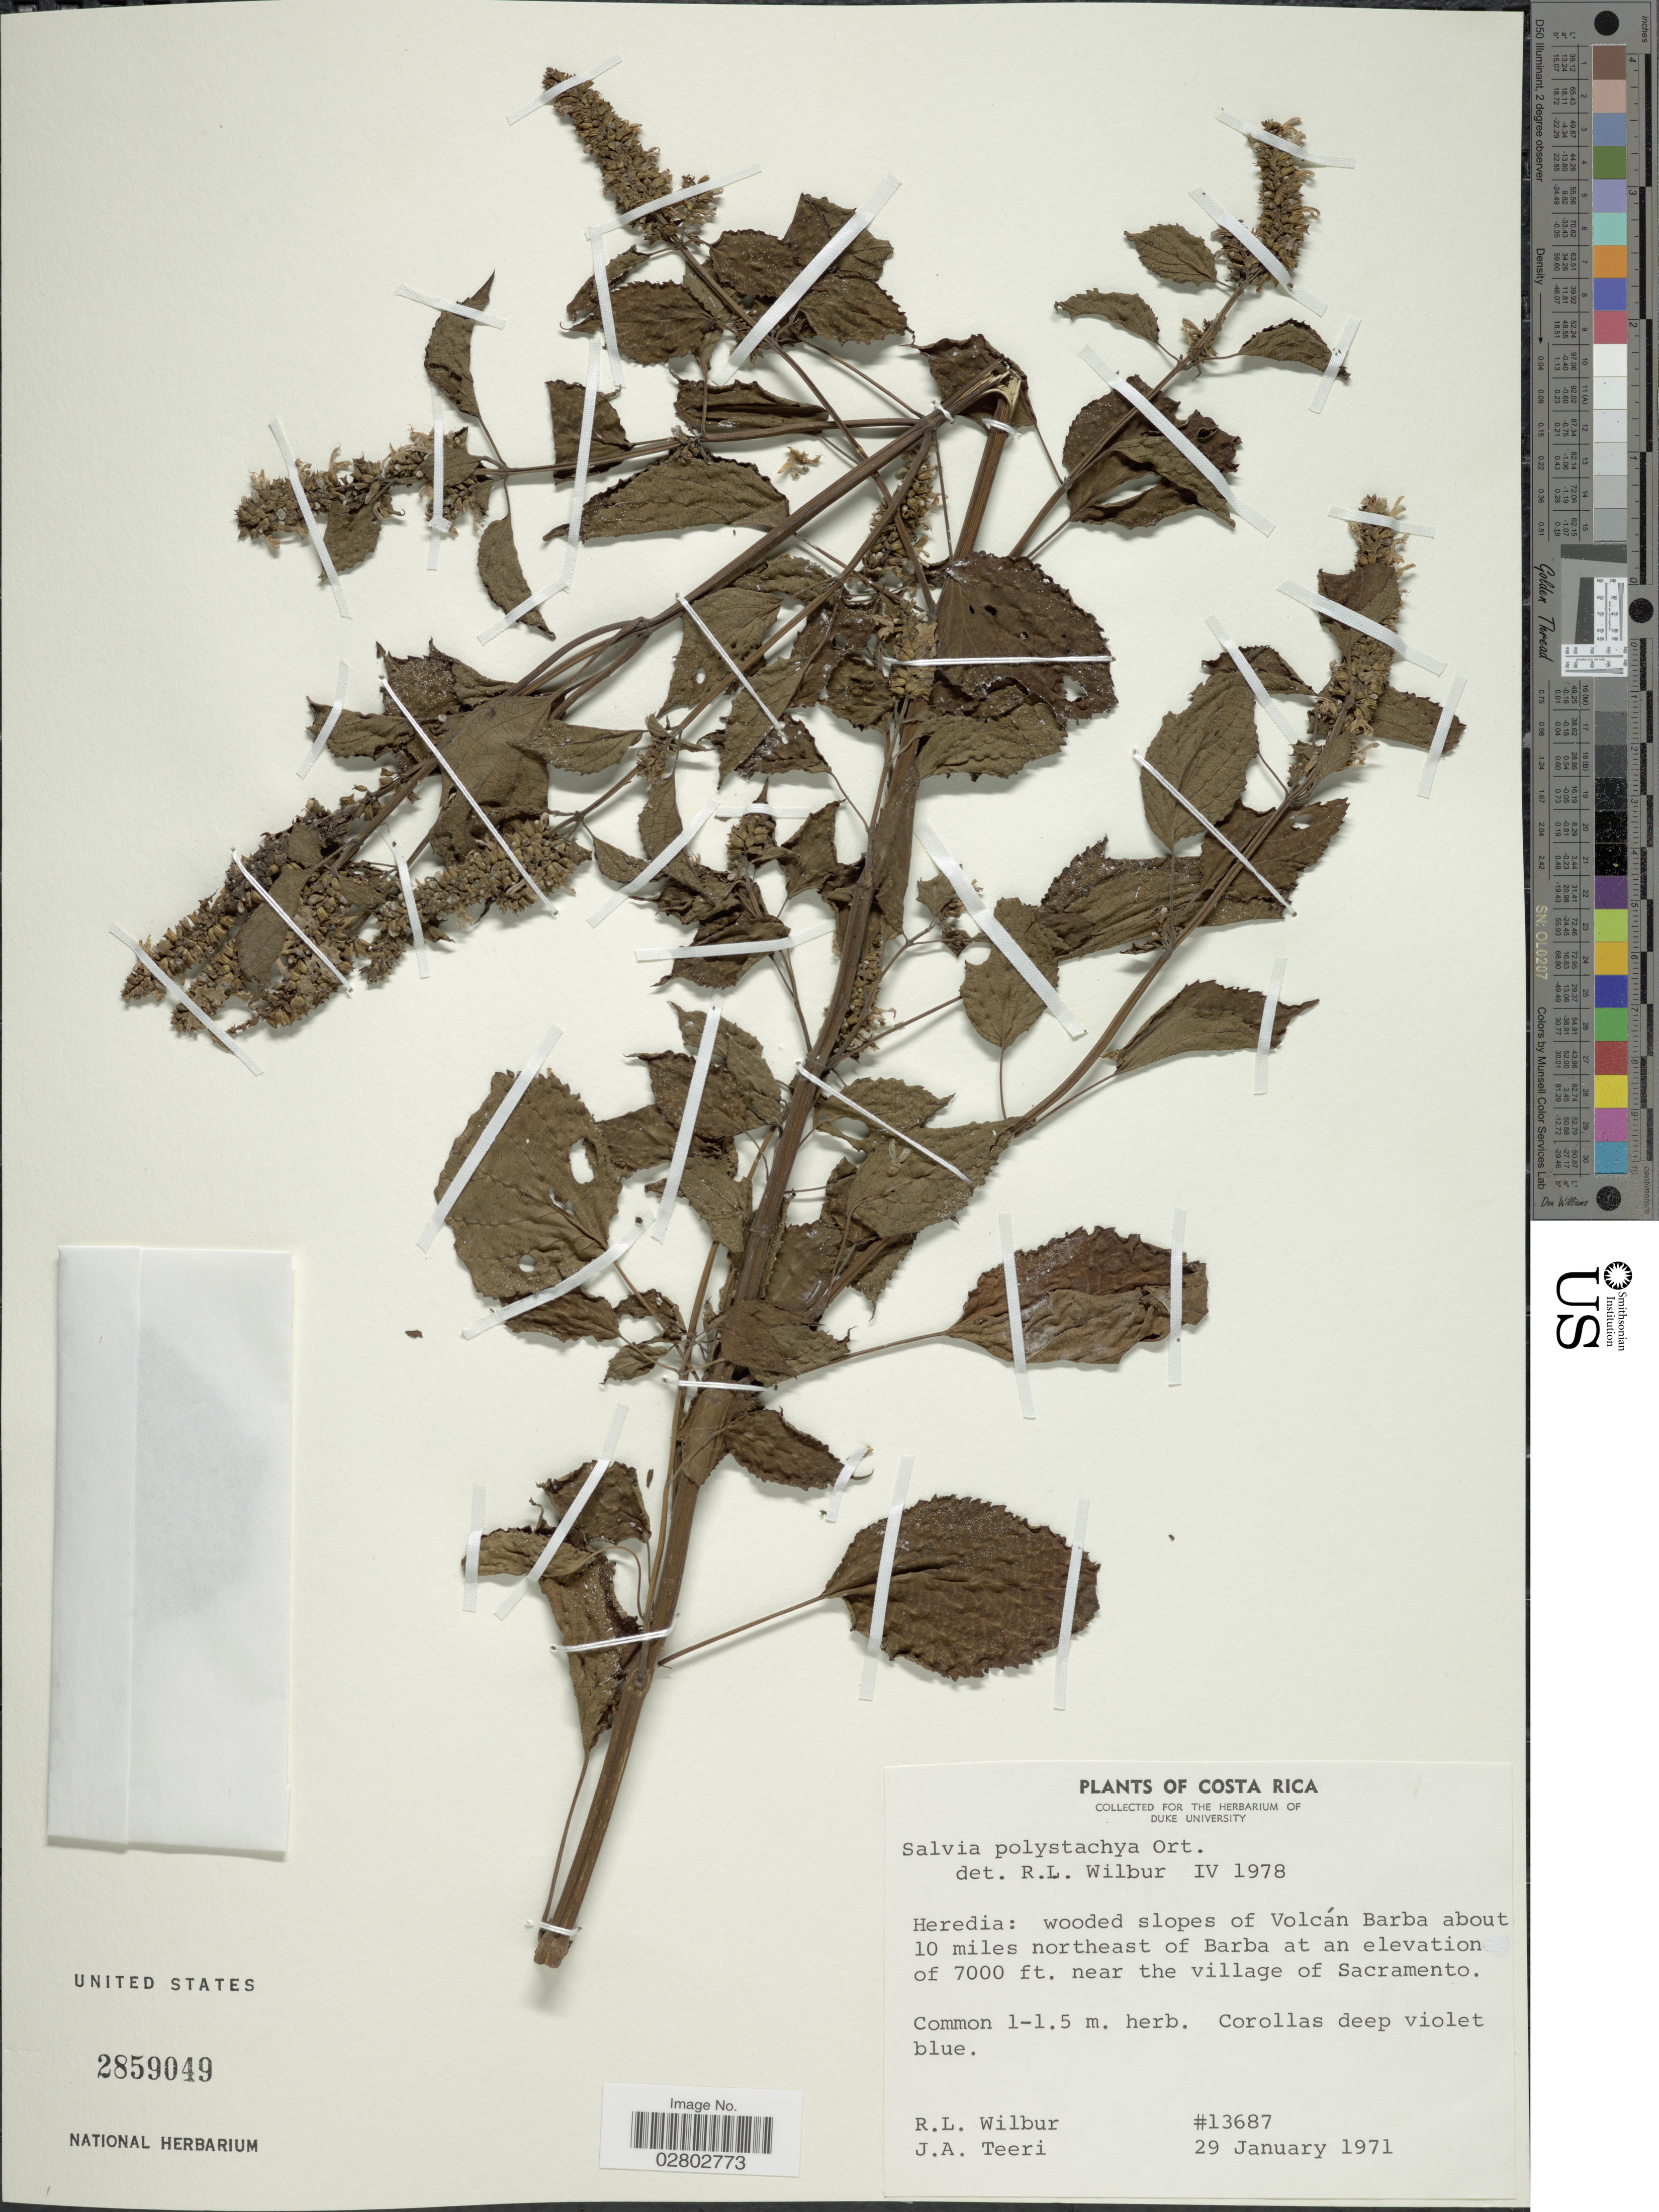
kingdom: Plantae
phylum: Tracheophyta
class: Magnoliopsida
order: Lamiales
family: Lamiaceae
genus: Salvia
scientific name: Salvia polystachya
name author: Cav.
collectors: R. L. Wilbur & J. Teeri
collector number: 13687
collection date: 1971-01-29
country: Costa Rica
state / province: Heredia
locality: Heredia: wooded slopes of Volcán Barba about 10 miles northeast of Barba, near the village of Sacramento.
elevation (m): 2134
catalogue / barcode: US 2859049